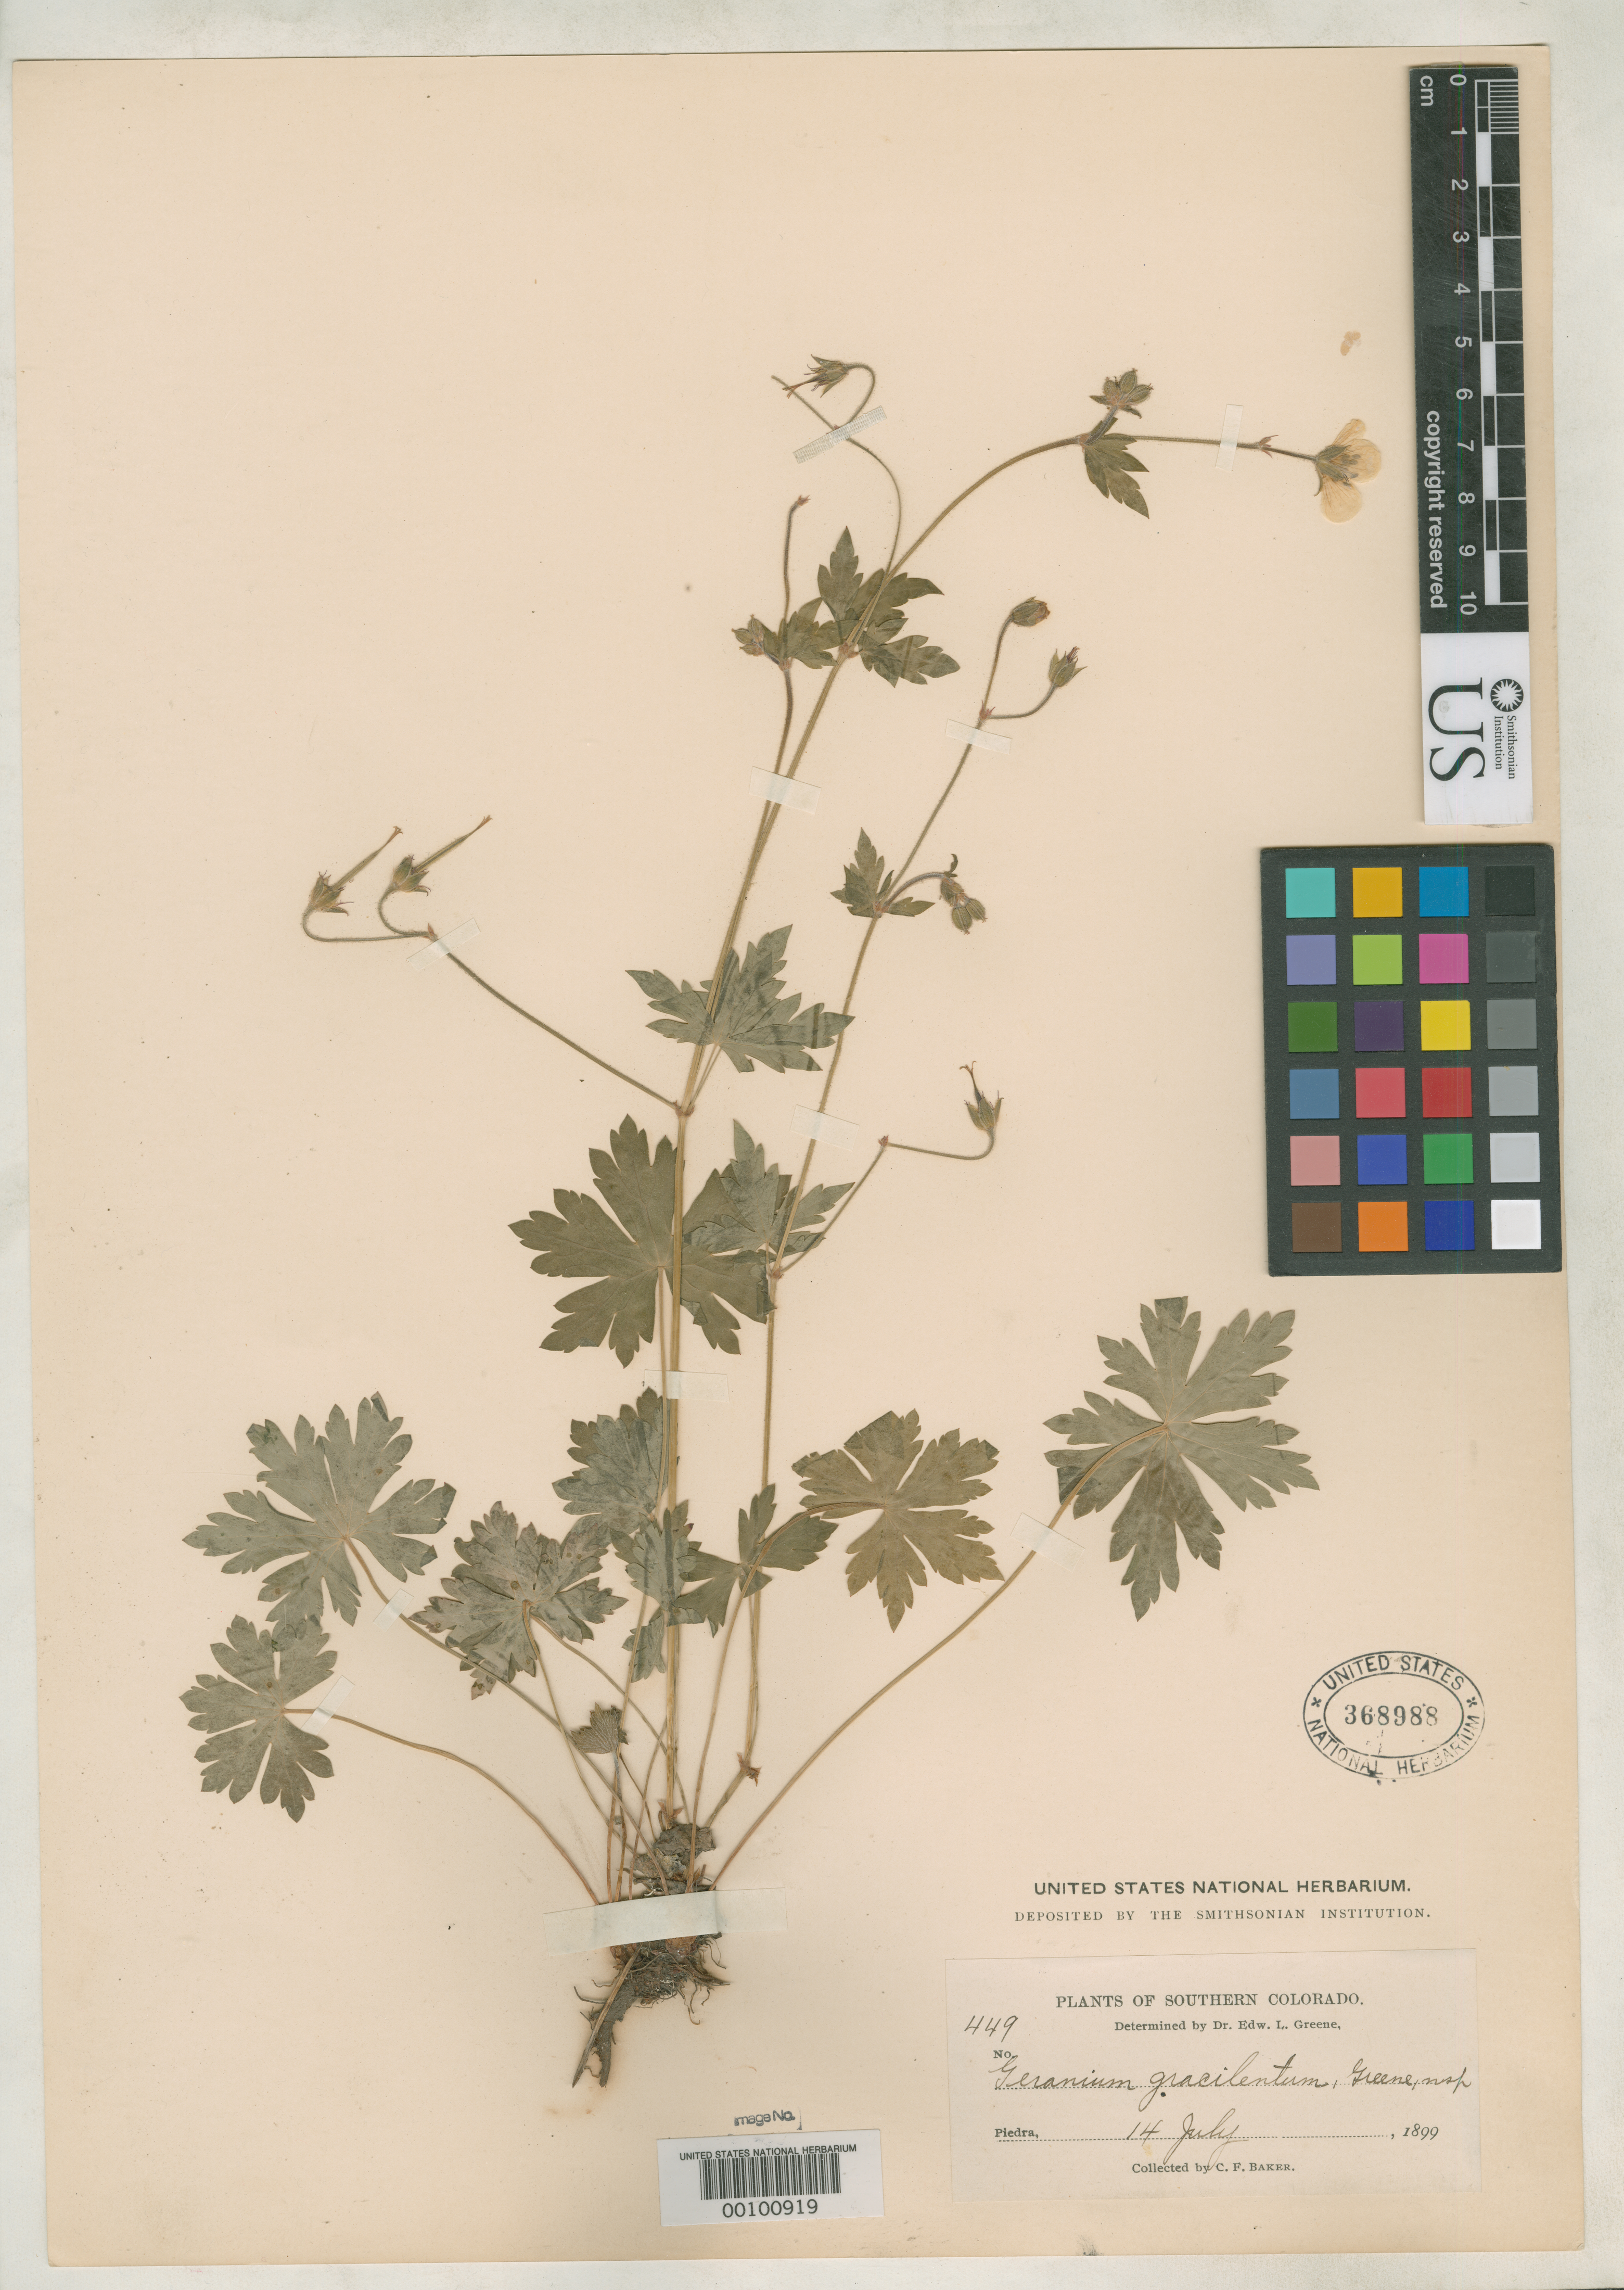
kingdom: Plantae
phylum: Tracheophyta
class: Magnoliopsida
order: Geraniales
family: Geraniaceae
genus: Geranium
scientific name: Geranium gracilentum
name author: Greene ex Rydb.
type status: Isolectotype; Isosyntype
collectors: C. F. Baker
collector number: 449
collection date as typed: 14 Jul 1899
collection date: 1899-07-14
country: United States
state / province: Colorado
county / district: Archuleta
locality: Southern Colorado, Piedra.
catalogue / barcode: US 368988